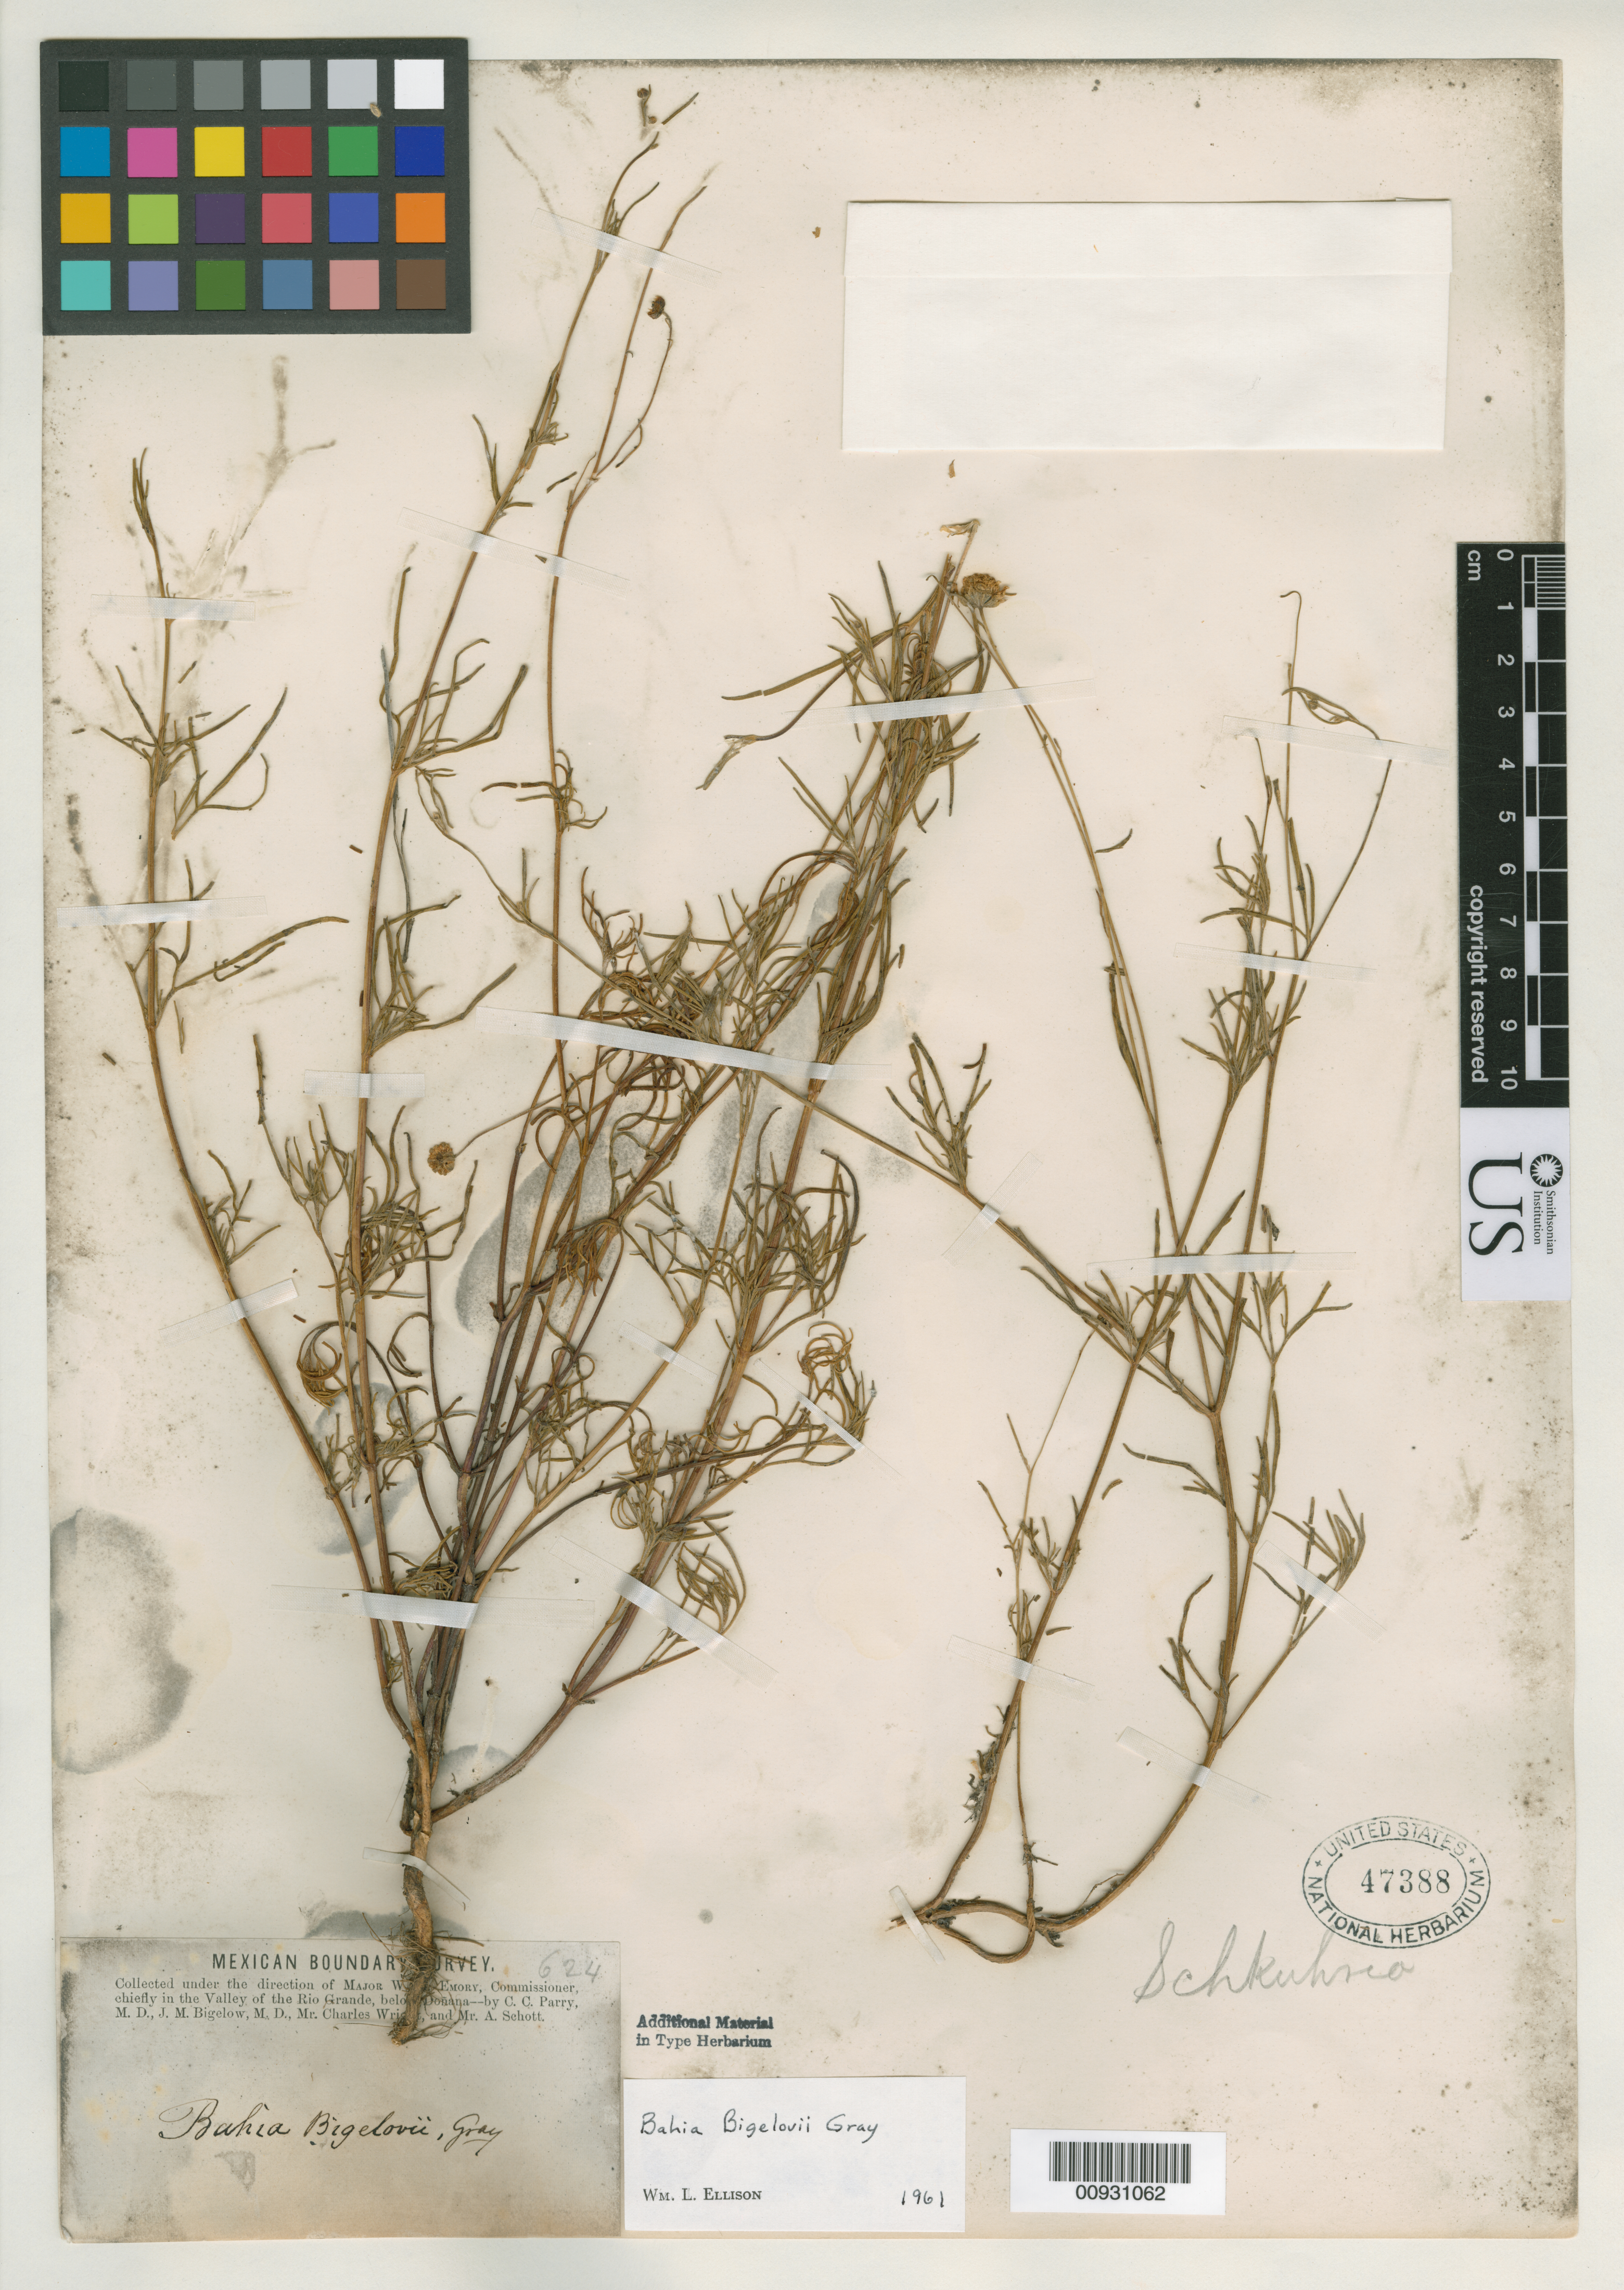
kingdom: Plantae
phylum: Tracheophyta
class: Magnoliopsida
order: Asterales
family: Asteraceae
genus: Bahia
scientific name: Bahia bigelovii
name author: A. Gray in Emory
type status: Possible Syntype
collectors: C. C. Parry, J. M. Bigelow, C. Wright & A. C. V. Schott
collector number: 624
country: United States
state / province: Texas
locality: Valley of the Río Grande, below Doñana. [Protologue, "Valley of the Limpio, W. Texas, July, 1852; Bigelow"]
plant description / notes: Syntype? Protologue cites type as "Valley of the Limpio, W. Texas, July, 1852; Bigelow". Ellison (1964, Rhodora 66: 213) cites Bigelow s.n. with that data as holotype at GH.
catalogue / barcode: US 47388